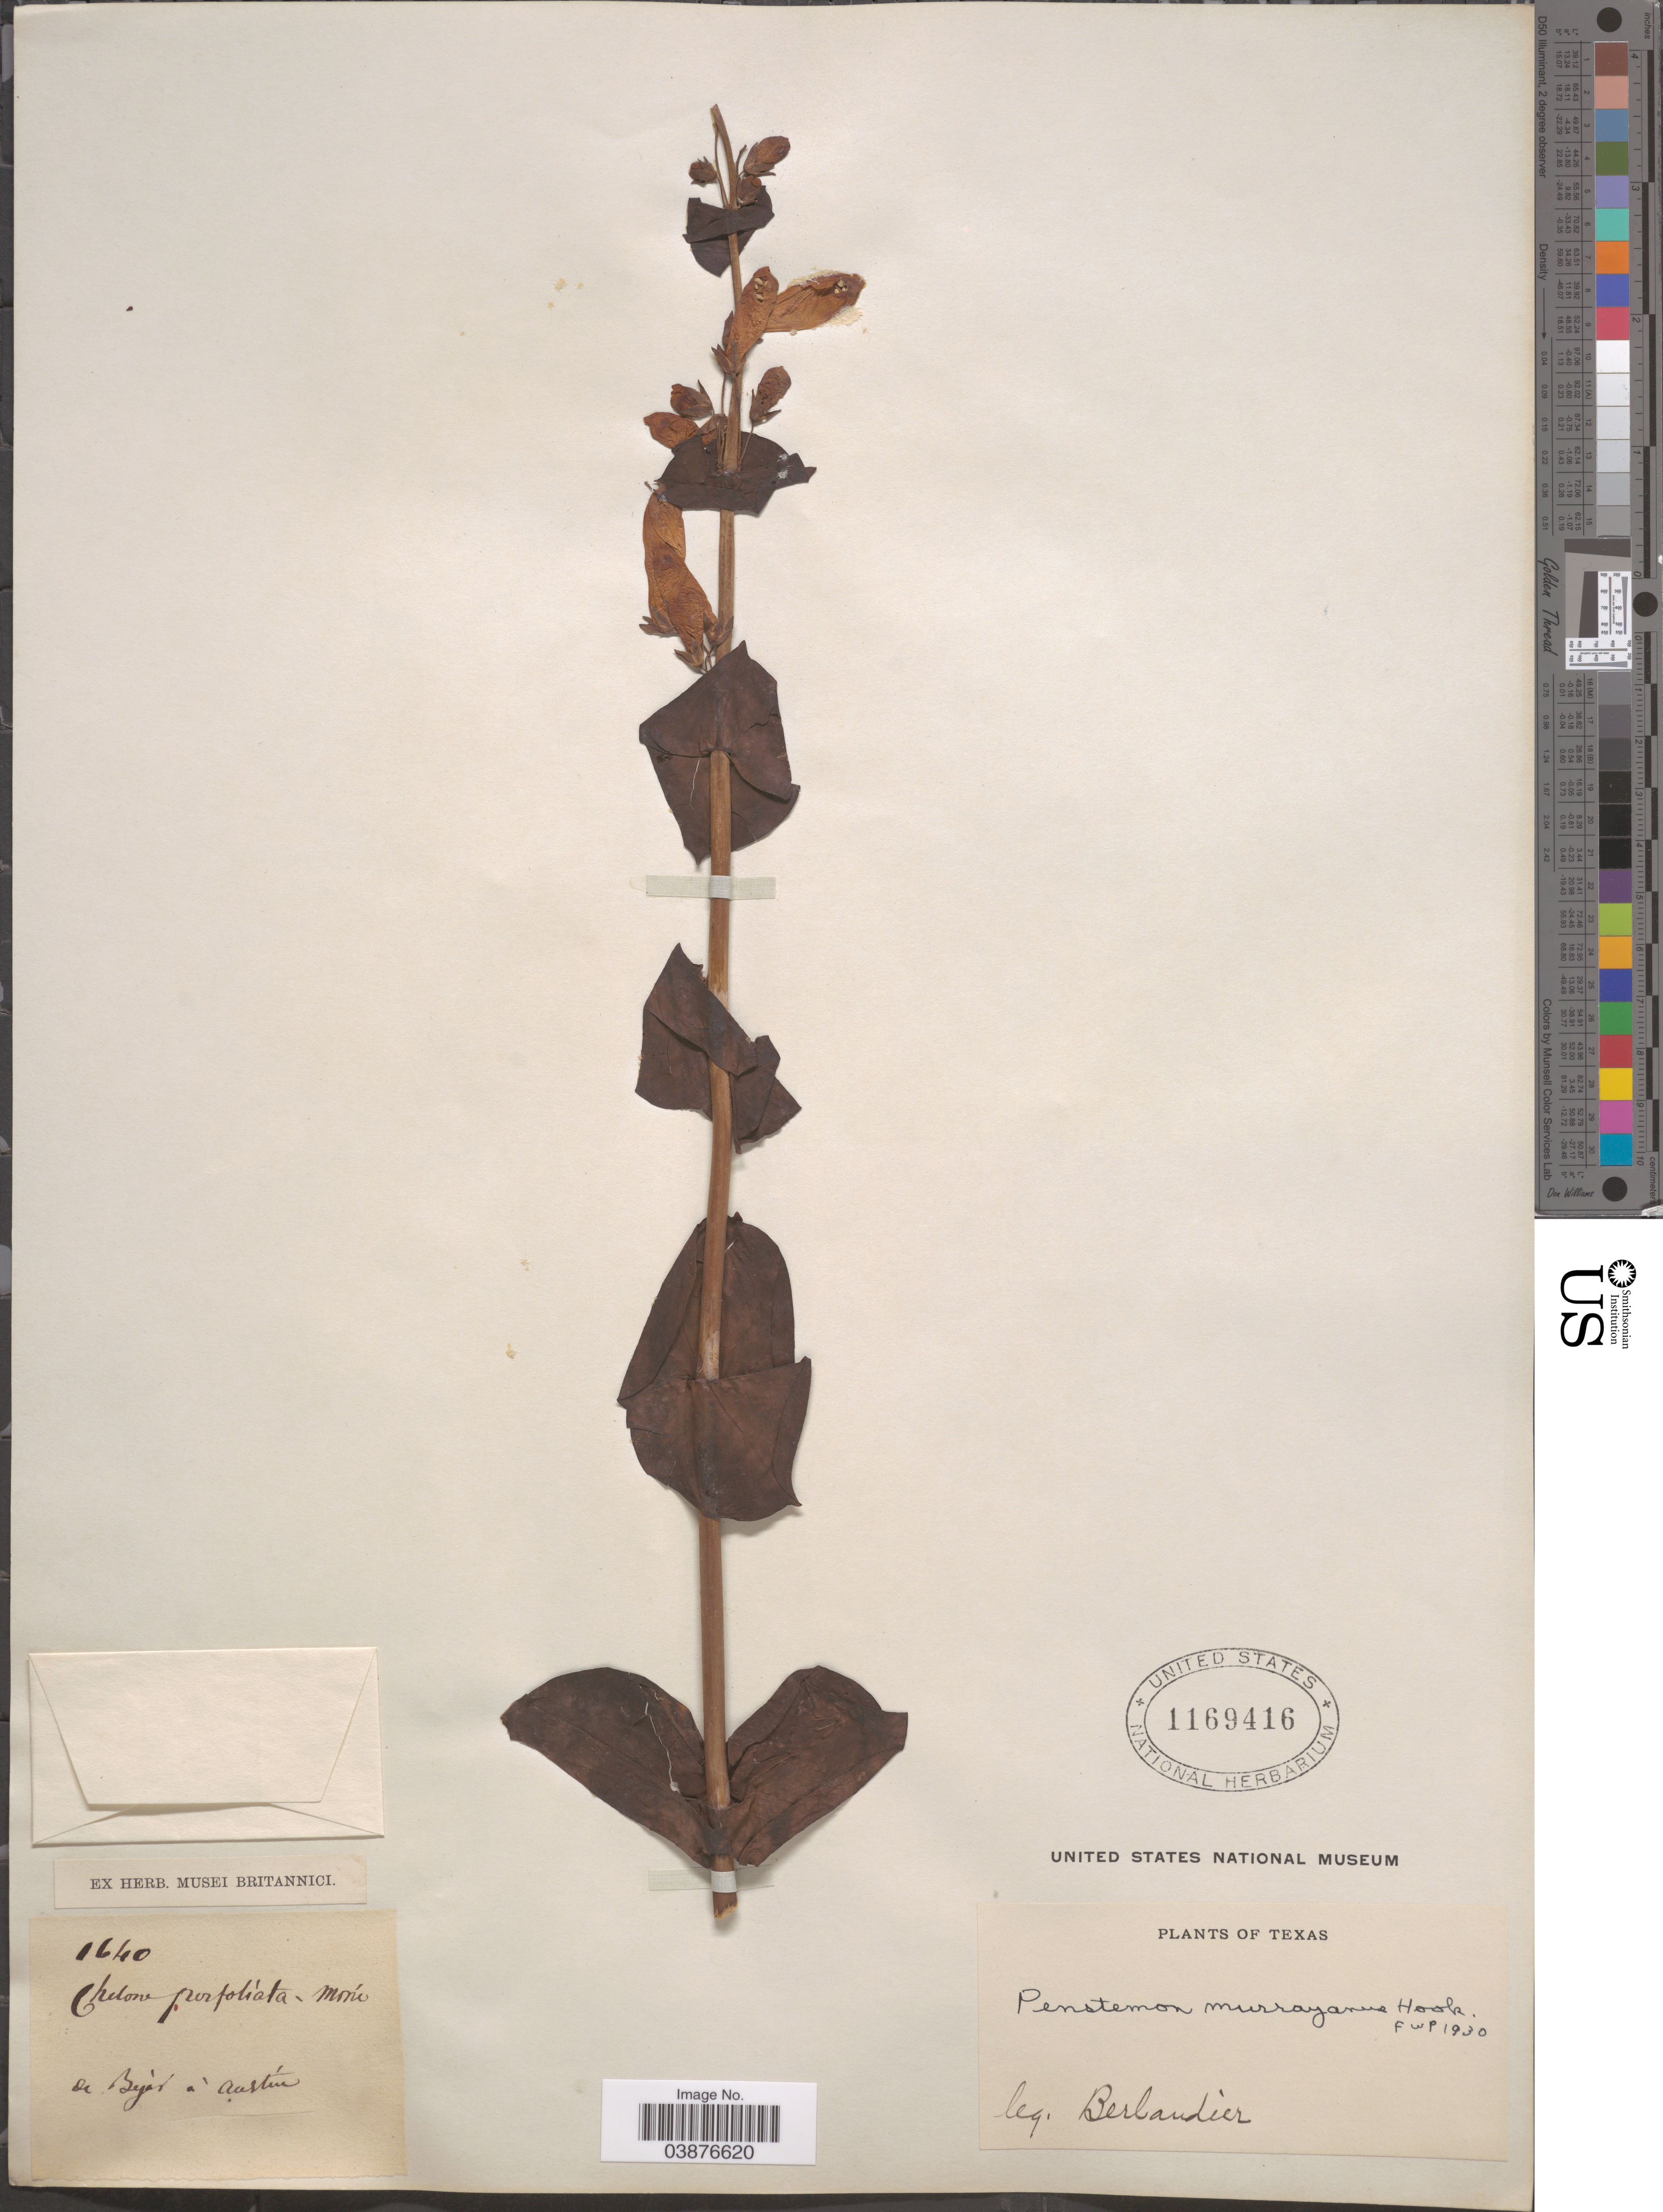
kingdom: Plantae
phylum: Tracheophyta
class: Magnoliopsida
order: Lamiales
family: Plantaginaceae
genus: Penstemon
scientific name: Penstemon murrayanus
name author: Hook.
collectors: -. Berlandier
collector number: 1640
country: United States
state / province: Texas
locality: De Bejar á Austin.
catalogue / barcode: US 1169416